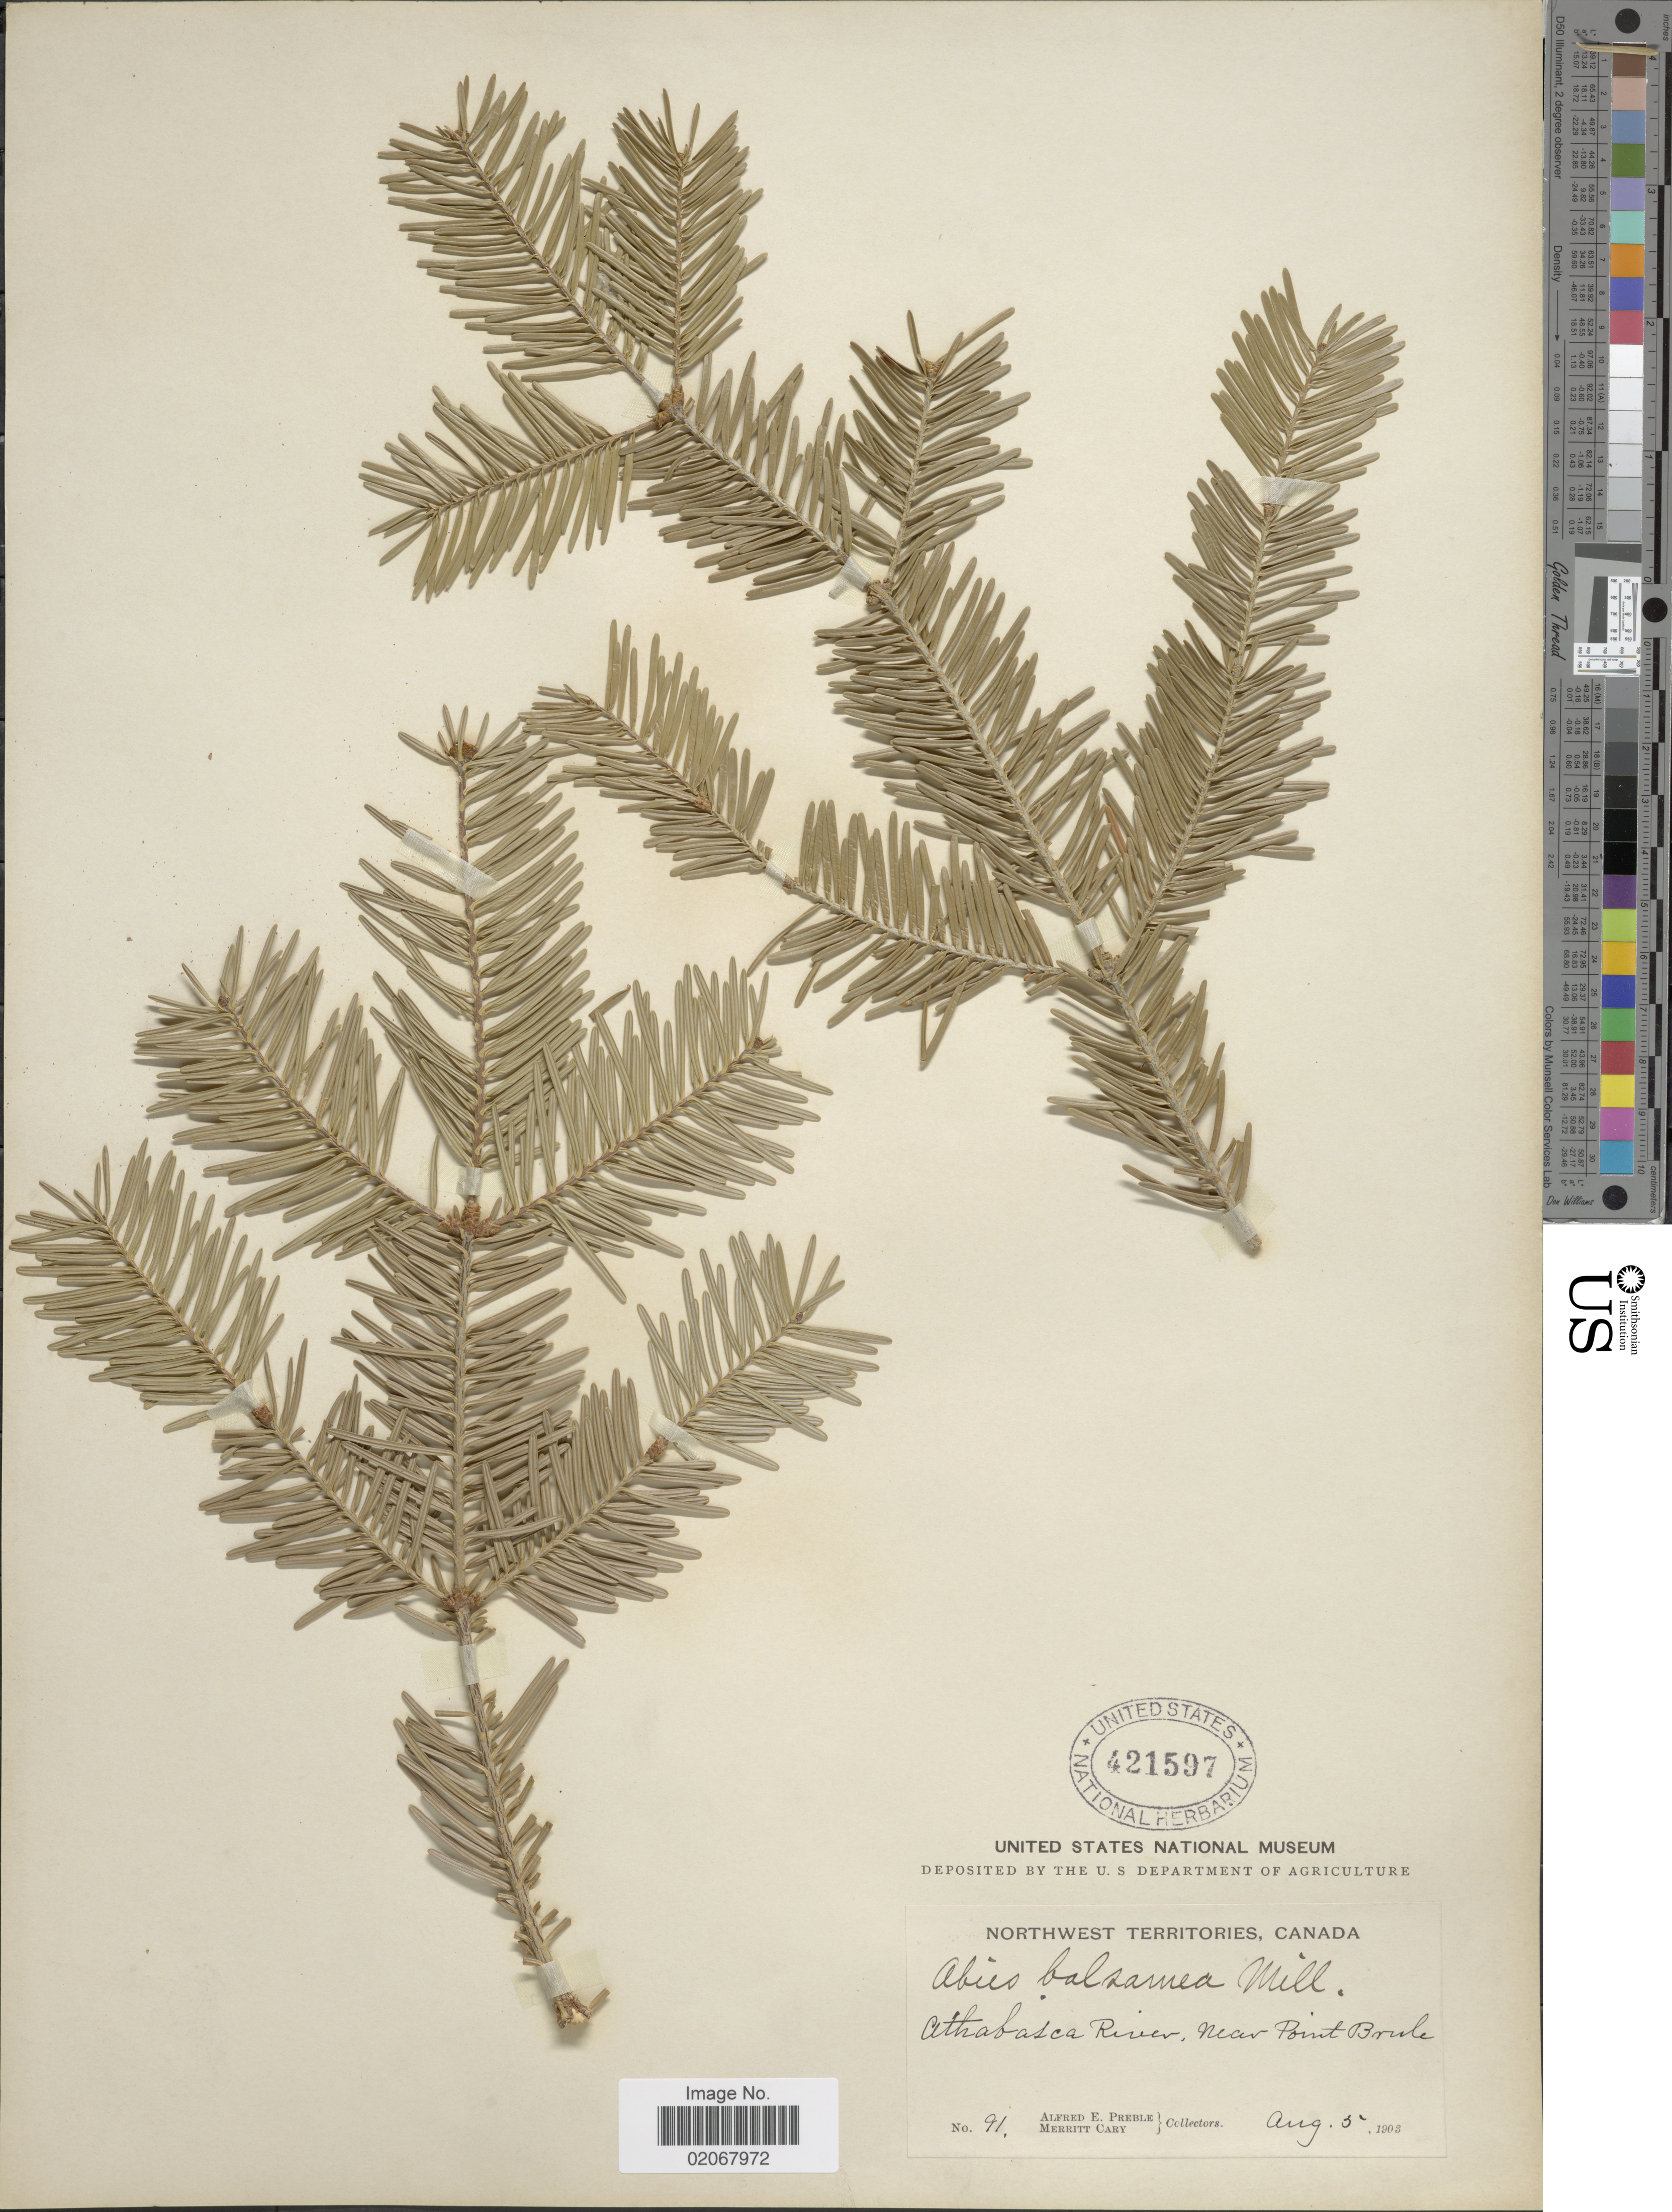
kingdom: Plantae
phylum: Tracheophyta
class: Pinopsida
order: Pinales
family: Pinaceae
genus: Abies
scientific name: Abies balsamea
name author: (L.) Mill.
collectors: A. Preble & M. Cary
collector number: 91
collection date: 1903-08-05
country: Canada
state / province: Northwest Territories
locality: Athabasca River, near Point Brule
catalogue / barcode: US 421597